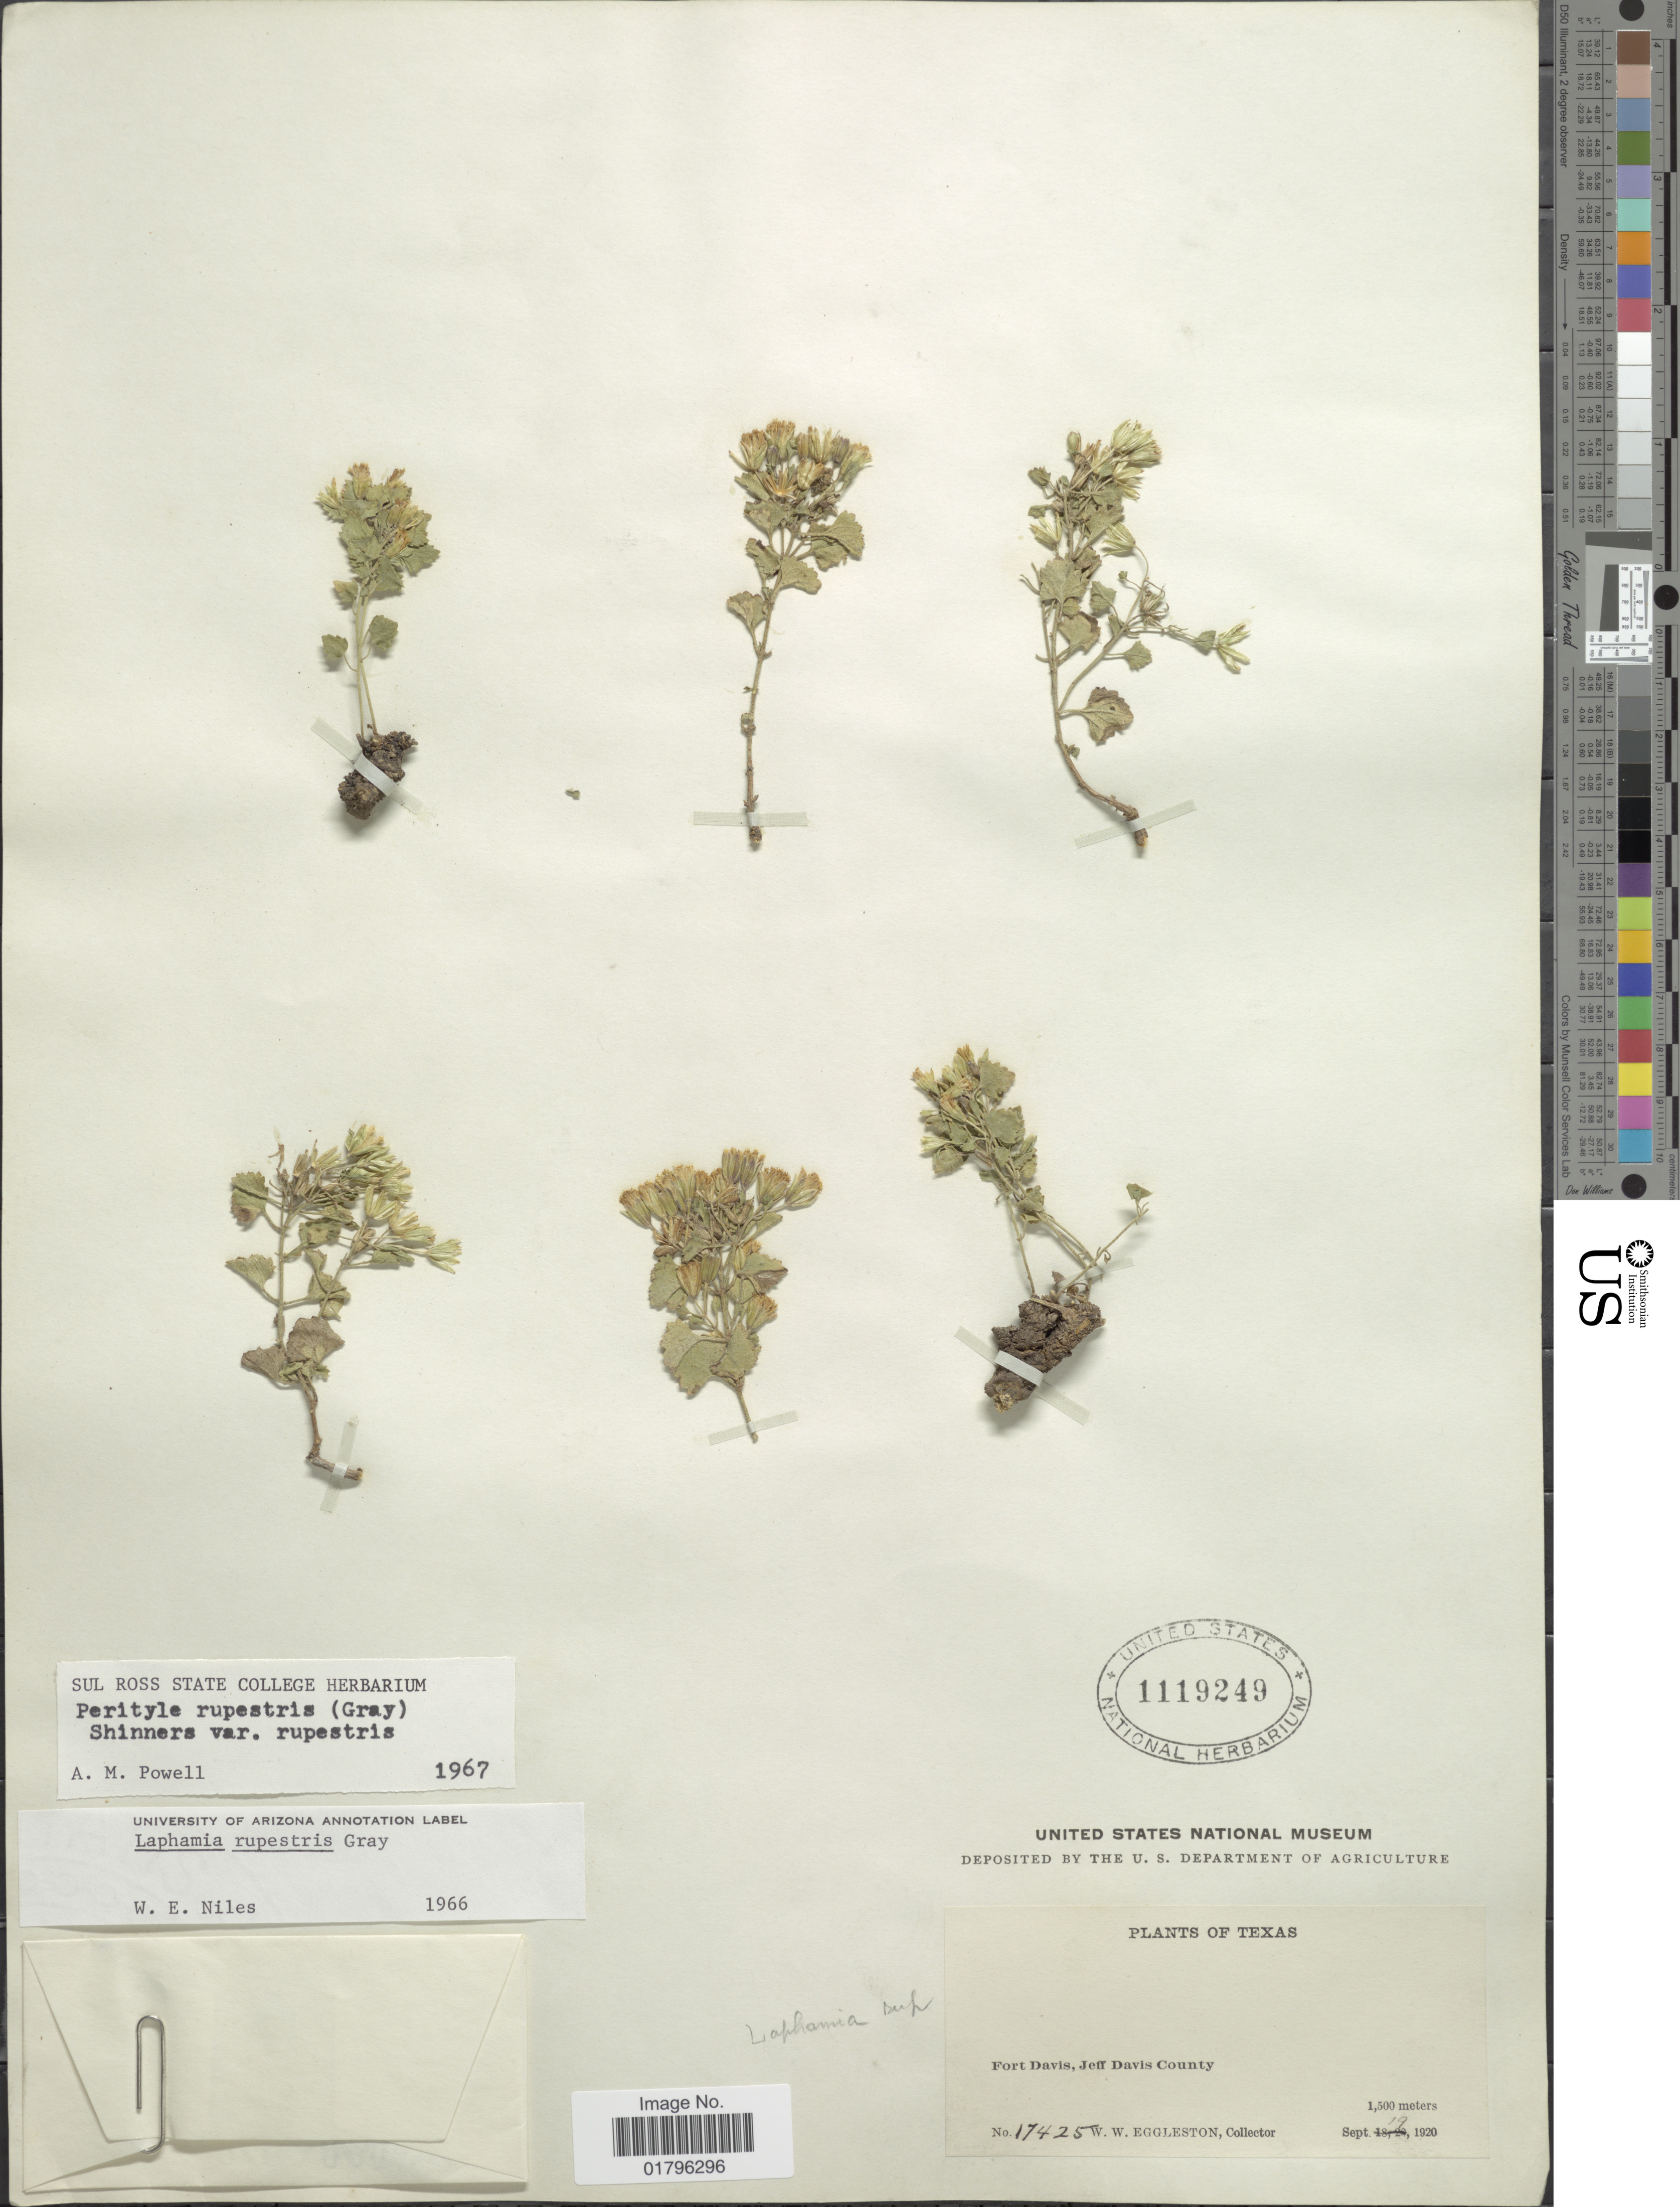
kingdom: Plantae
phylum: Tracheophyta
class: Magnoliopsida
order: Asterales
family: Asteraceae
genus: Perityle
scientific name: Perityle rupestris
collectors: W. W. Eggleston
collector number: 17425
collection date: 1920-09-19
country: United States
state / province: Texas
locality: Fort Davis, Jeff Davis County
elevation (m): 1500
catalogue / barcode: US 1119249